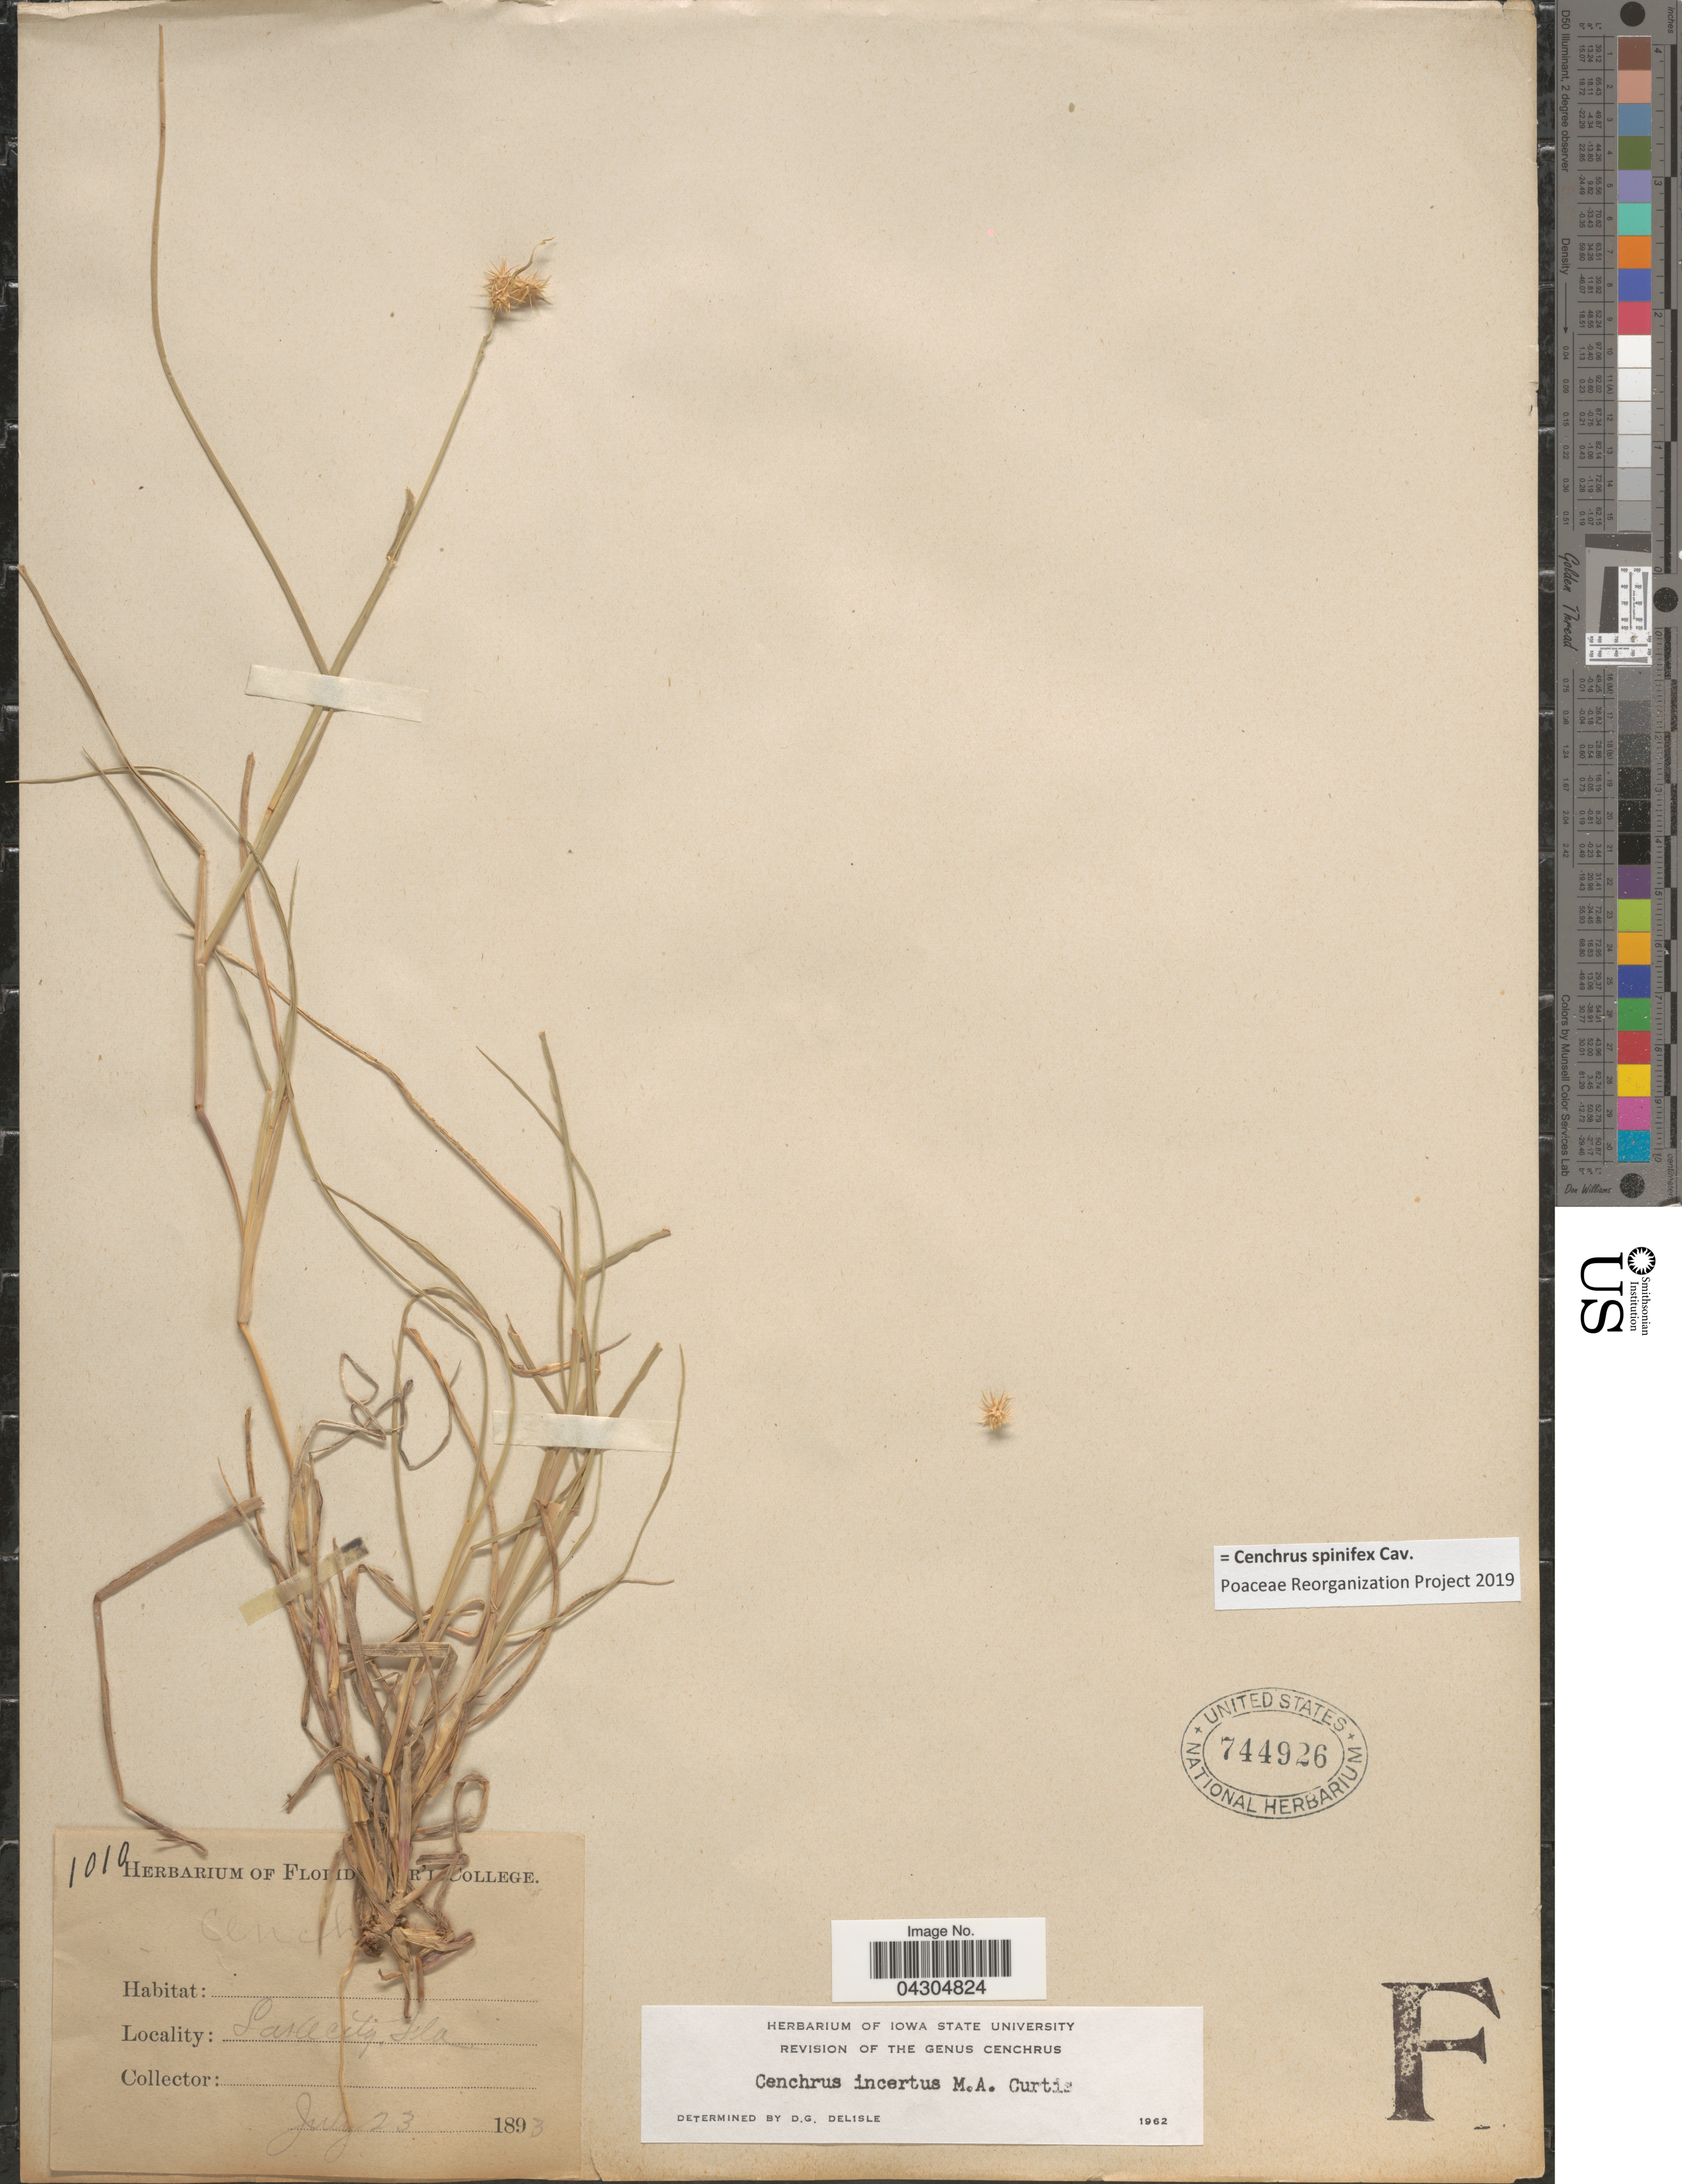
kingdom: Plantae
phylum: Tracheophyta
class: Liliopsida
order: Poales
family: Poaceae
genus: Cenchrus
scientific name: Cenchrus spinifex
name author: Cav.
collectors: Ex herb. Florida Agricultural College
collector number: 1010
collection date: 1893-07-23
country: United States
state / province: Florida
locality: Lake City.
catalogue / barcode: US 744926